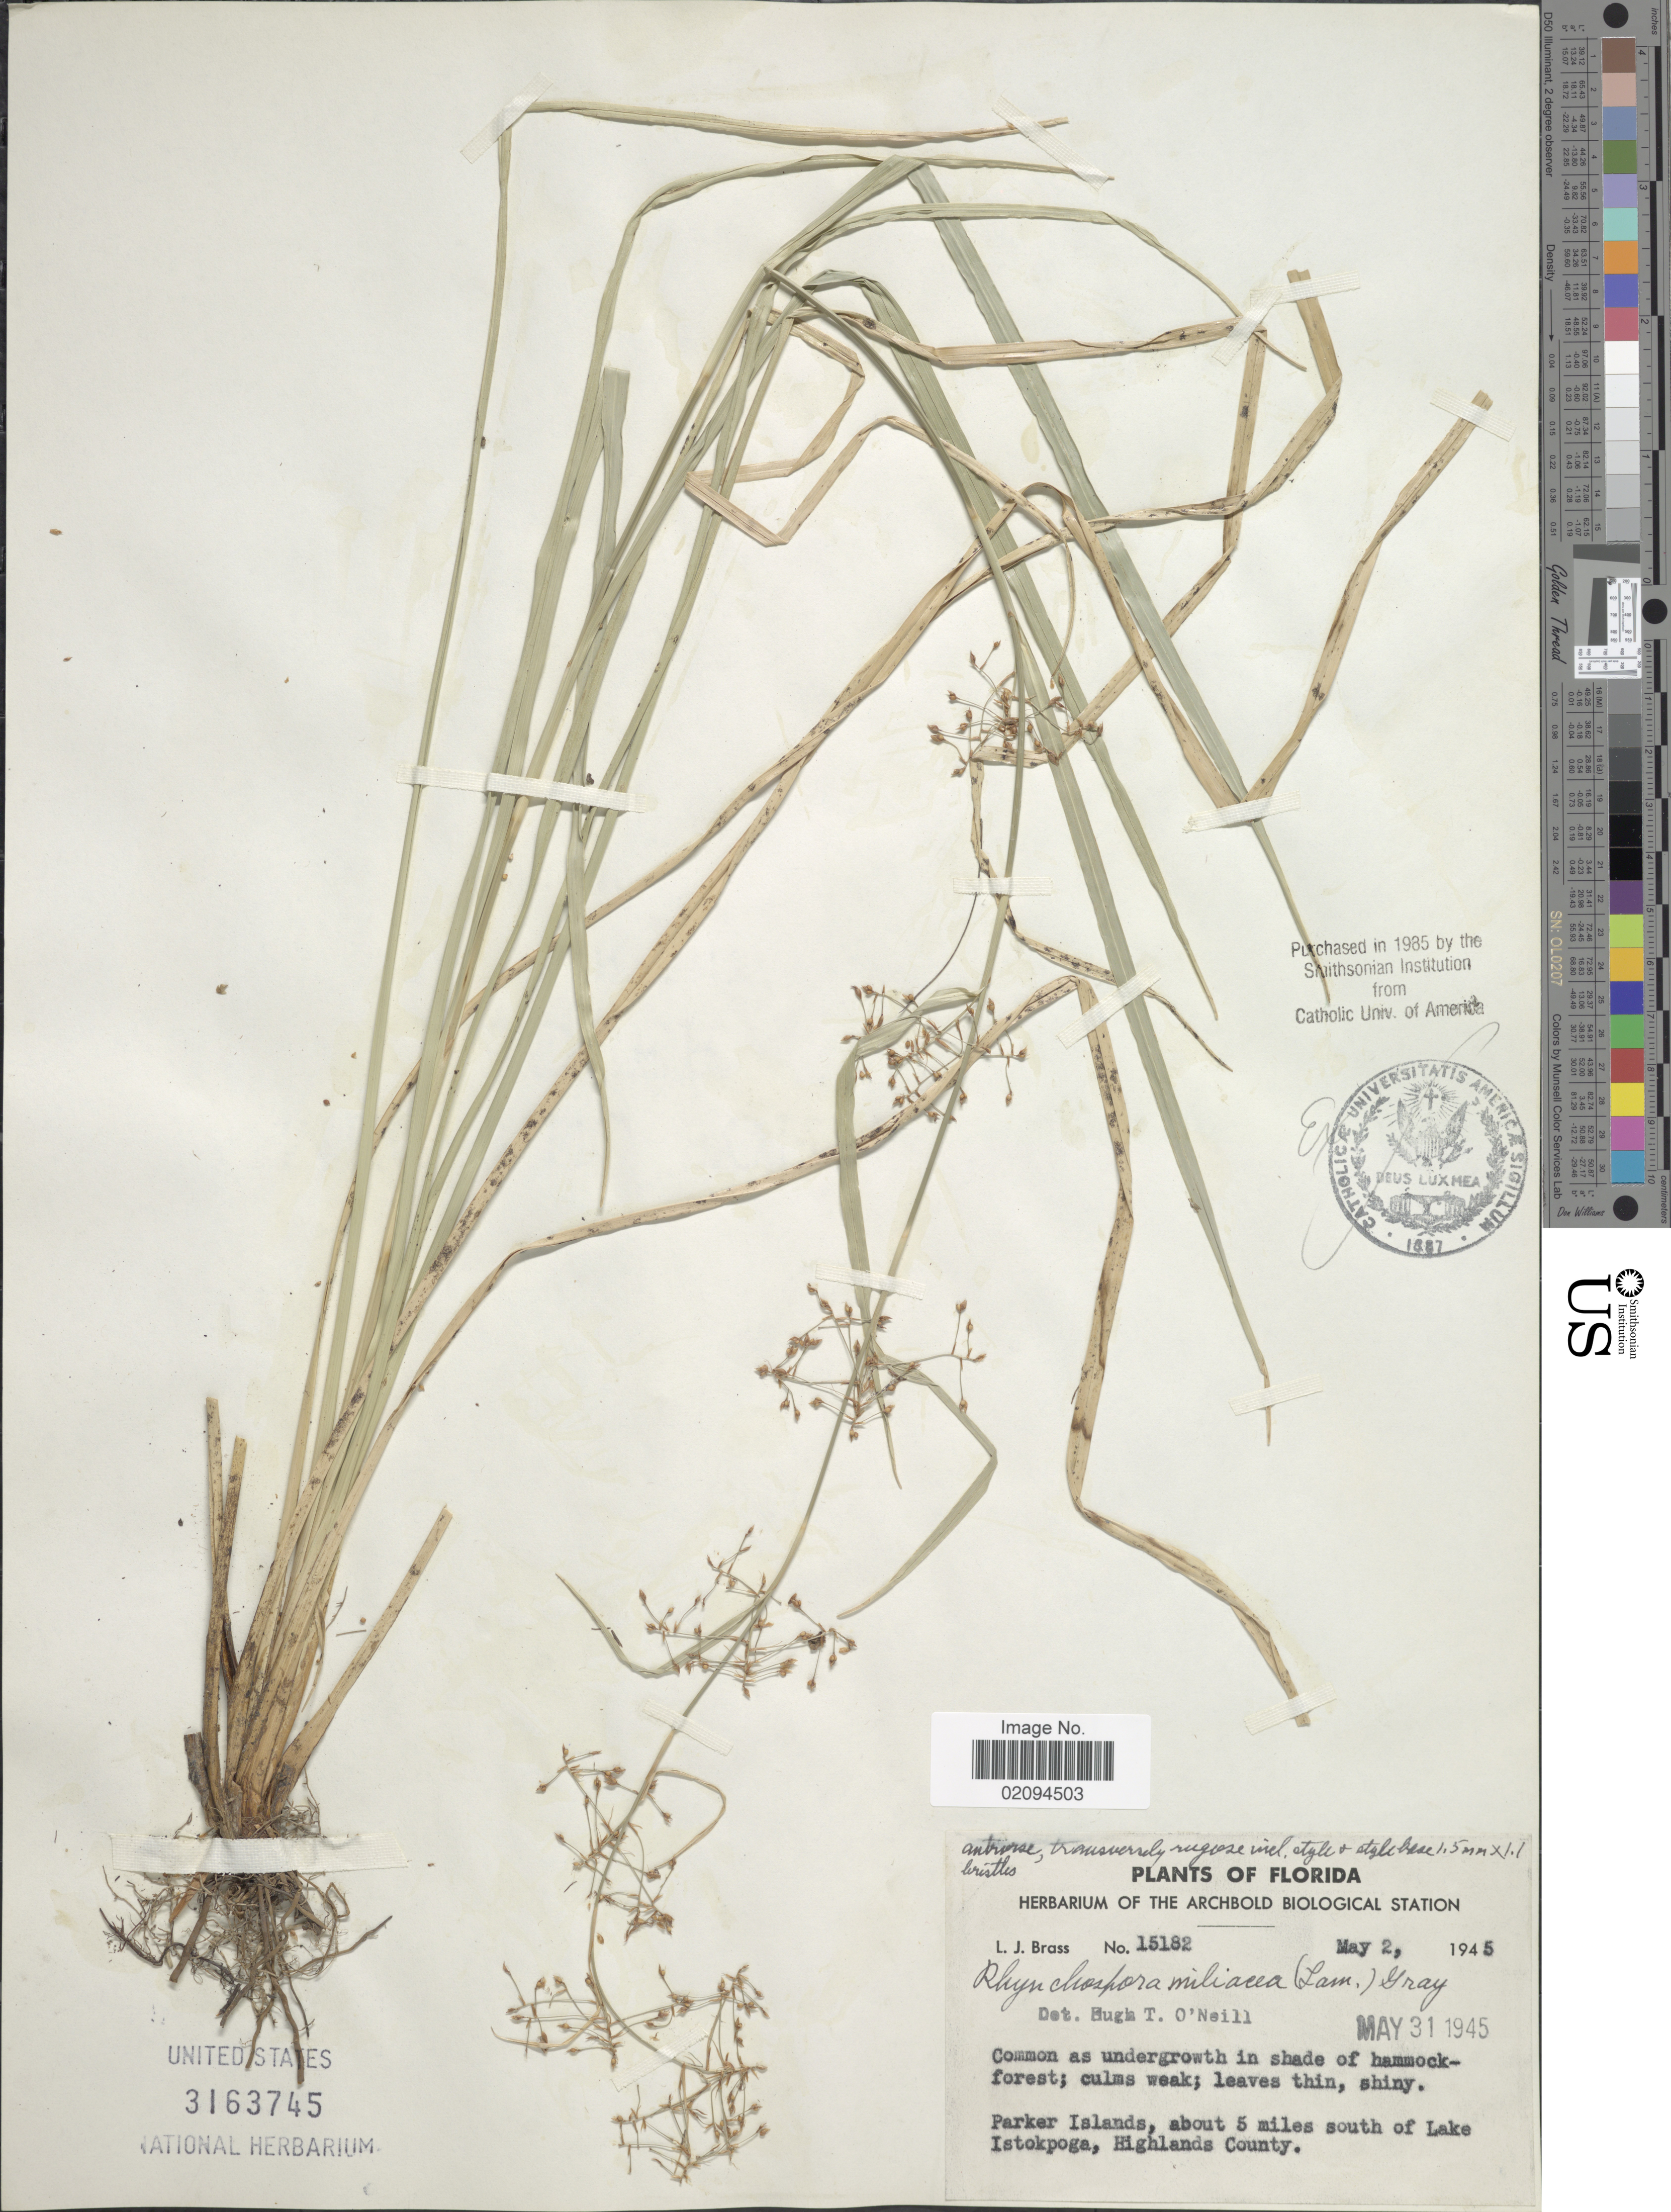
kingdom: Plantae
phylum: Tracheophyta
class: Liliopsida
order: Poales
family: Cyperaceae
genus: Rhynchospora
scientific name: Rhynchospora miliacea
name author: (Lam.) A. Gray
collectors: L. J. Brass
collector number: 15182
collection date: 1945-05-02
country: United States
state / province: Florida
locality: Parker Islands, about 5 miles south of Lake Istokpoga, Highlands County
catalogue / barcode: US 3163745